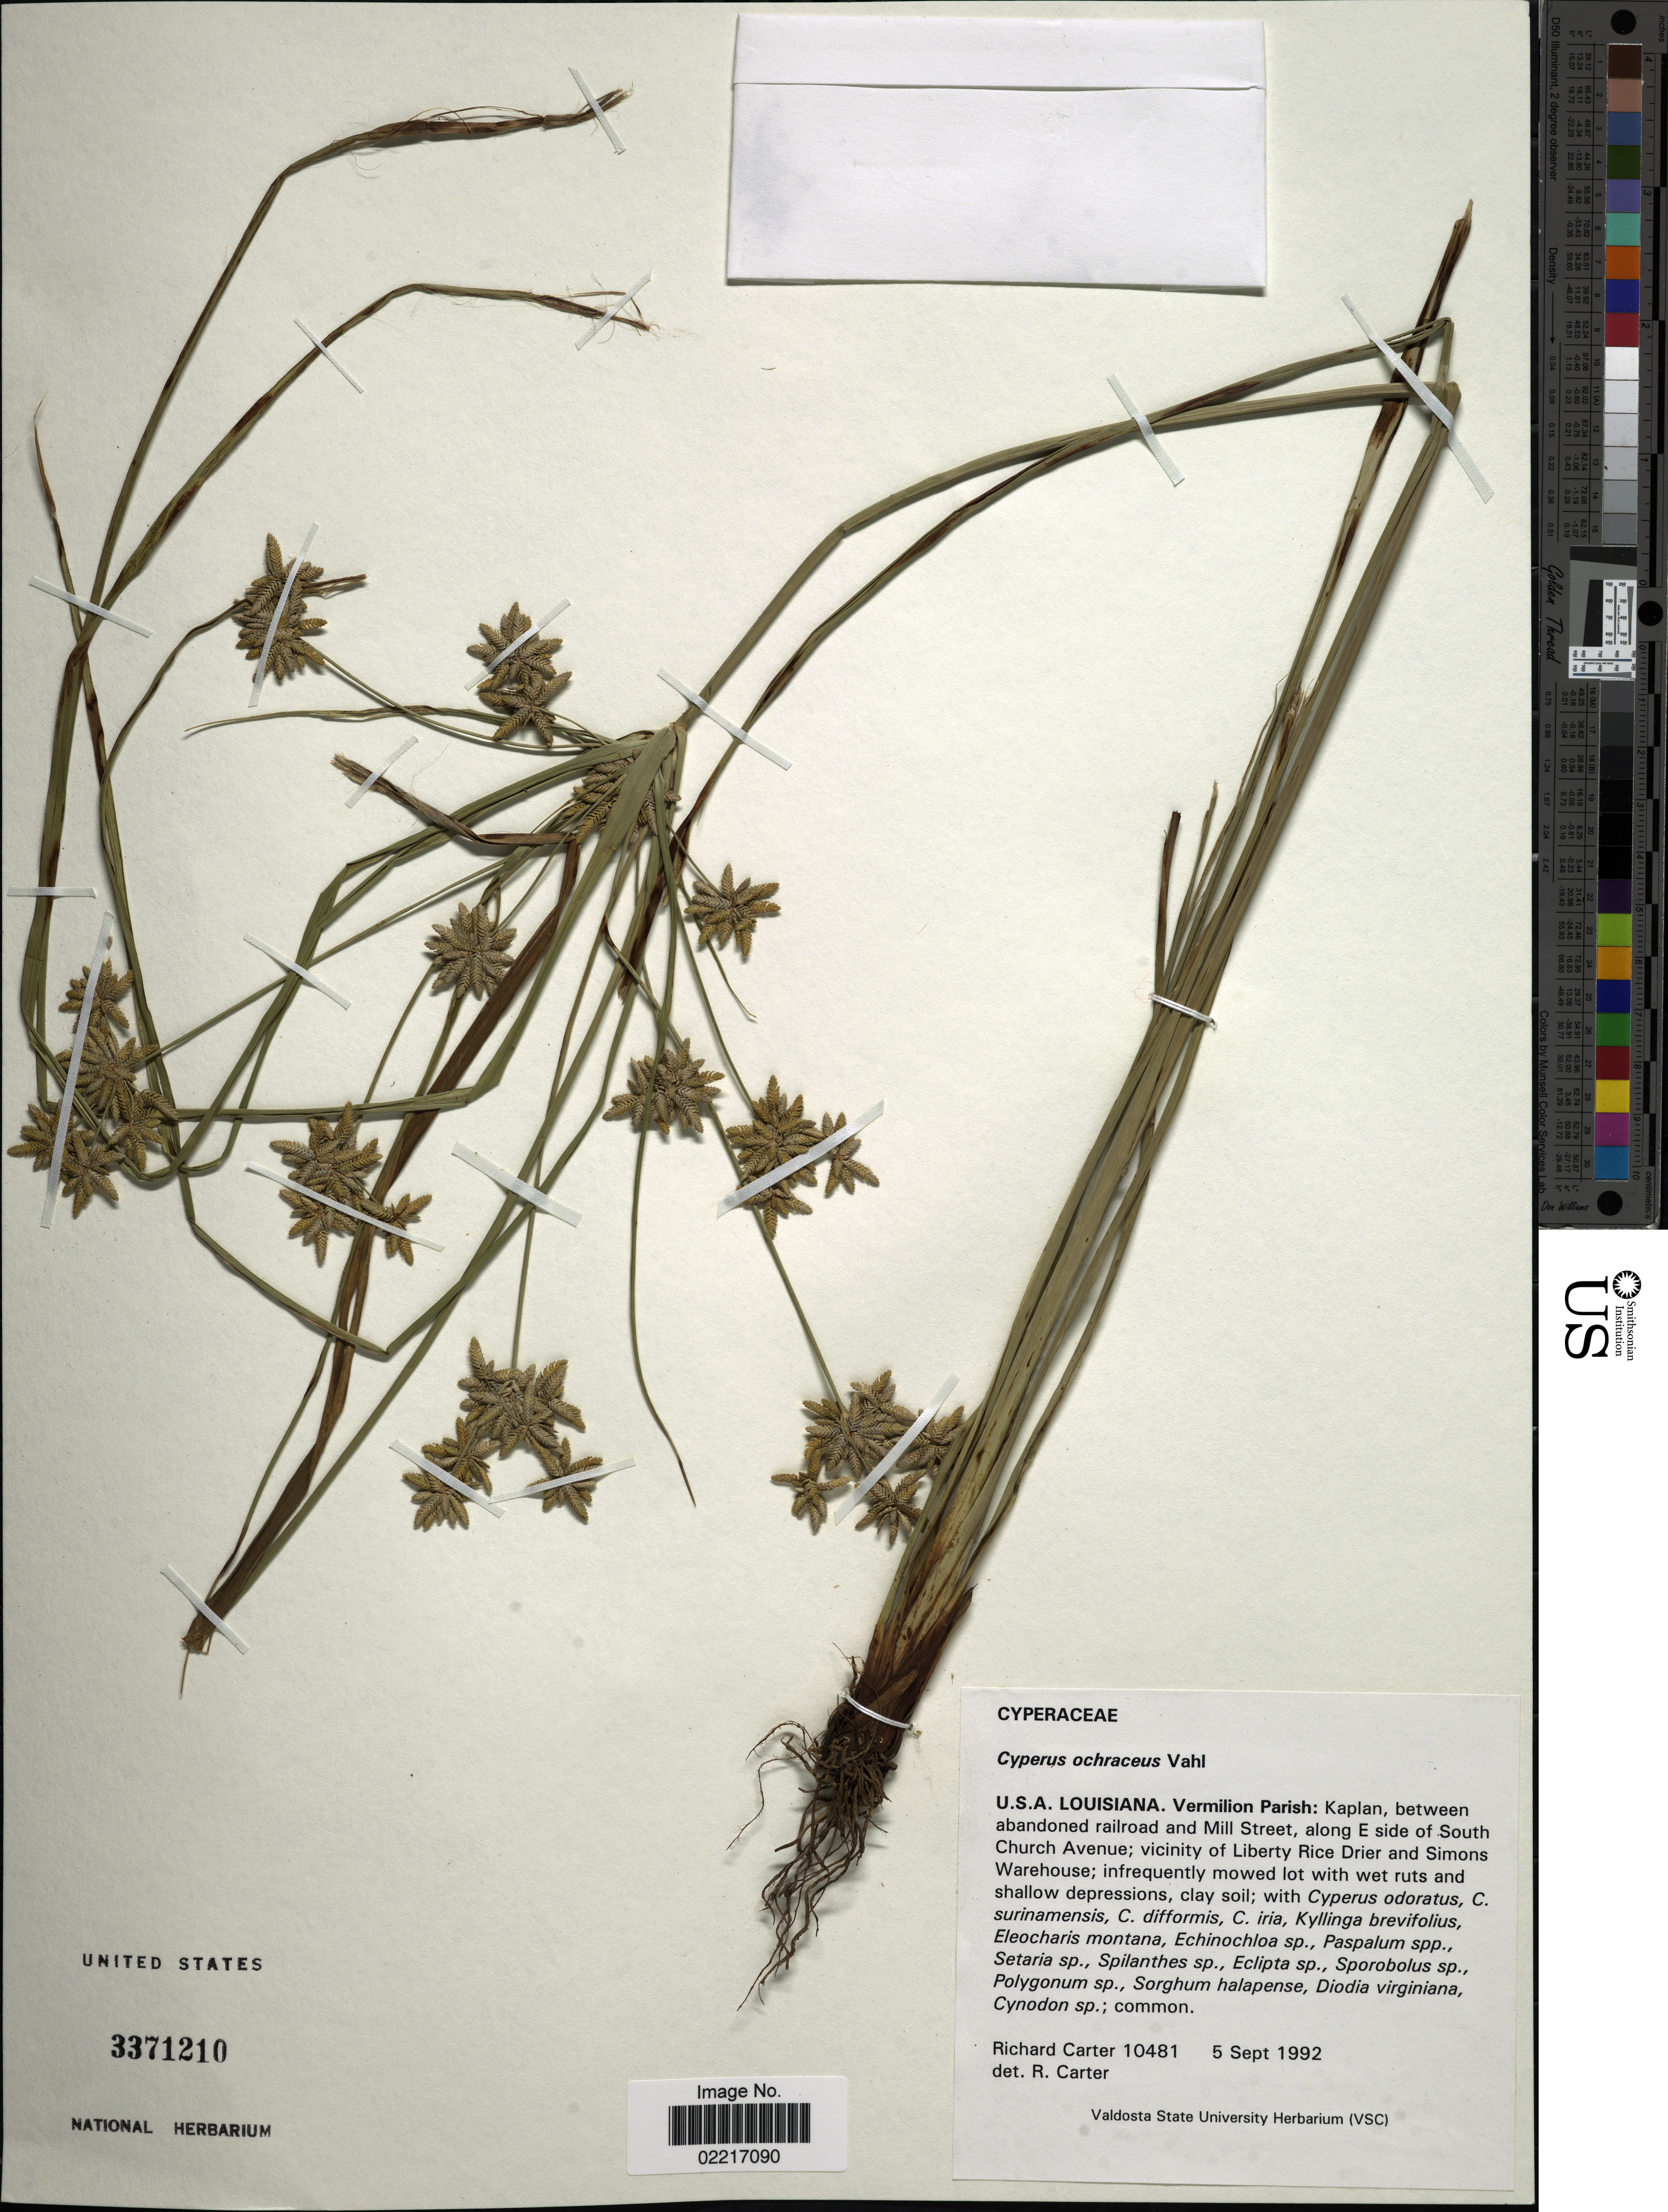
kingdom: Plantae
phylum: Tracheophyta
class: Liliopsida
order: Poales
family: Cyperaceae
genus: Cyperus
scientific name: Cyperus ochraceus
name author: Vahl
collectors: R. Carter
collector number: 10481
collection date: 1992-09-05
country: United States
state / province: Louisiana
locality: Vermilion Parish: Kaplan, between abandoned railroad and Mill Street, along E side of South of Church Avenue; vicinity of Liberty Rice Drier and Simons Warehouse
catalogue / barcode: US 3371210